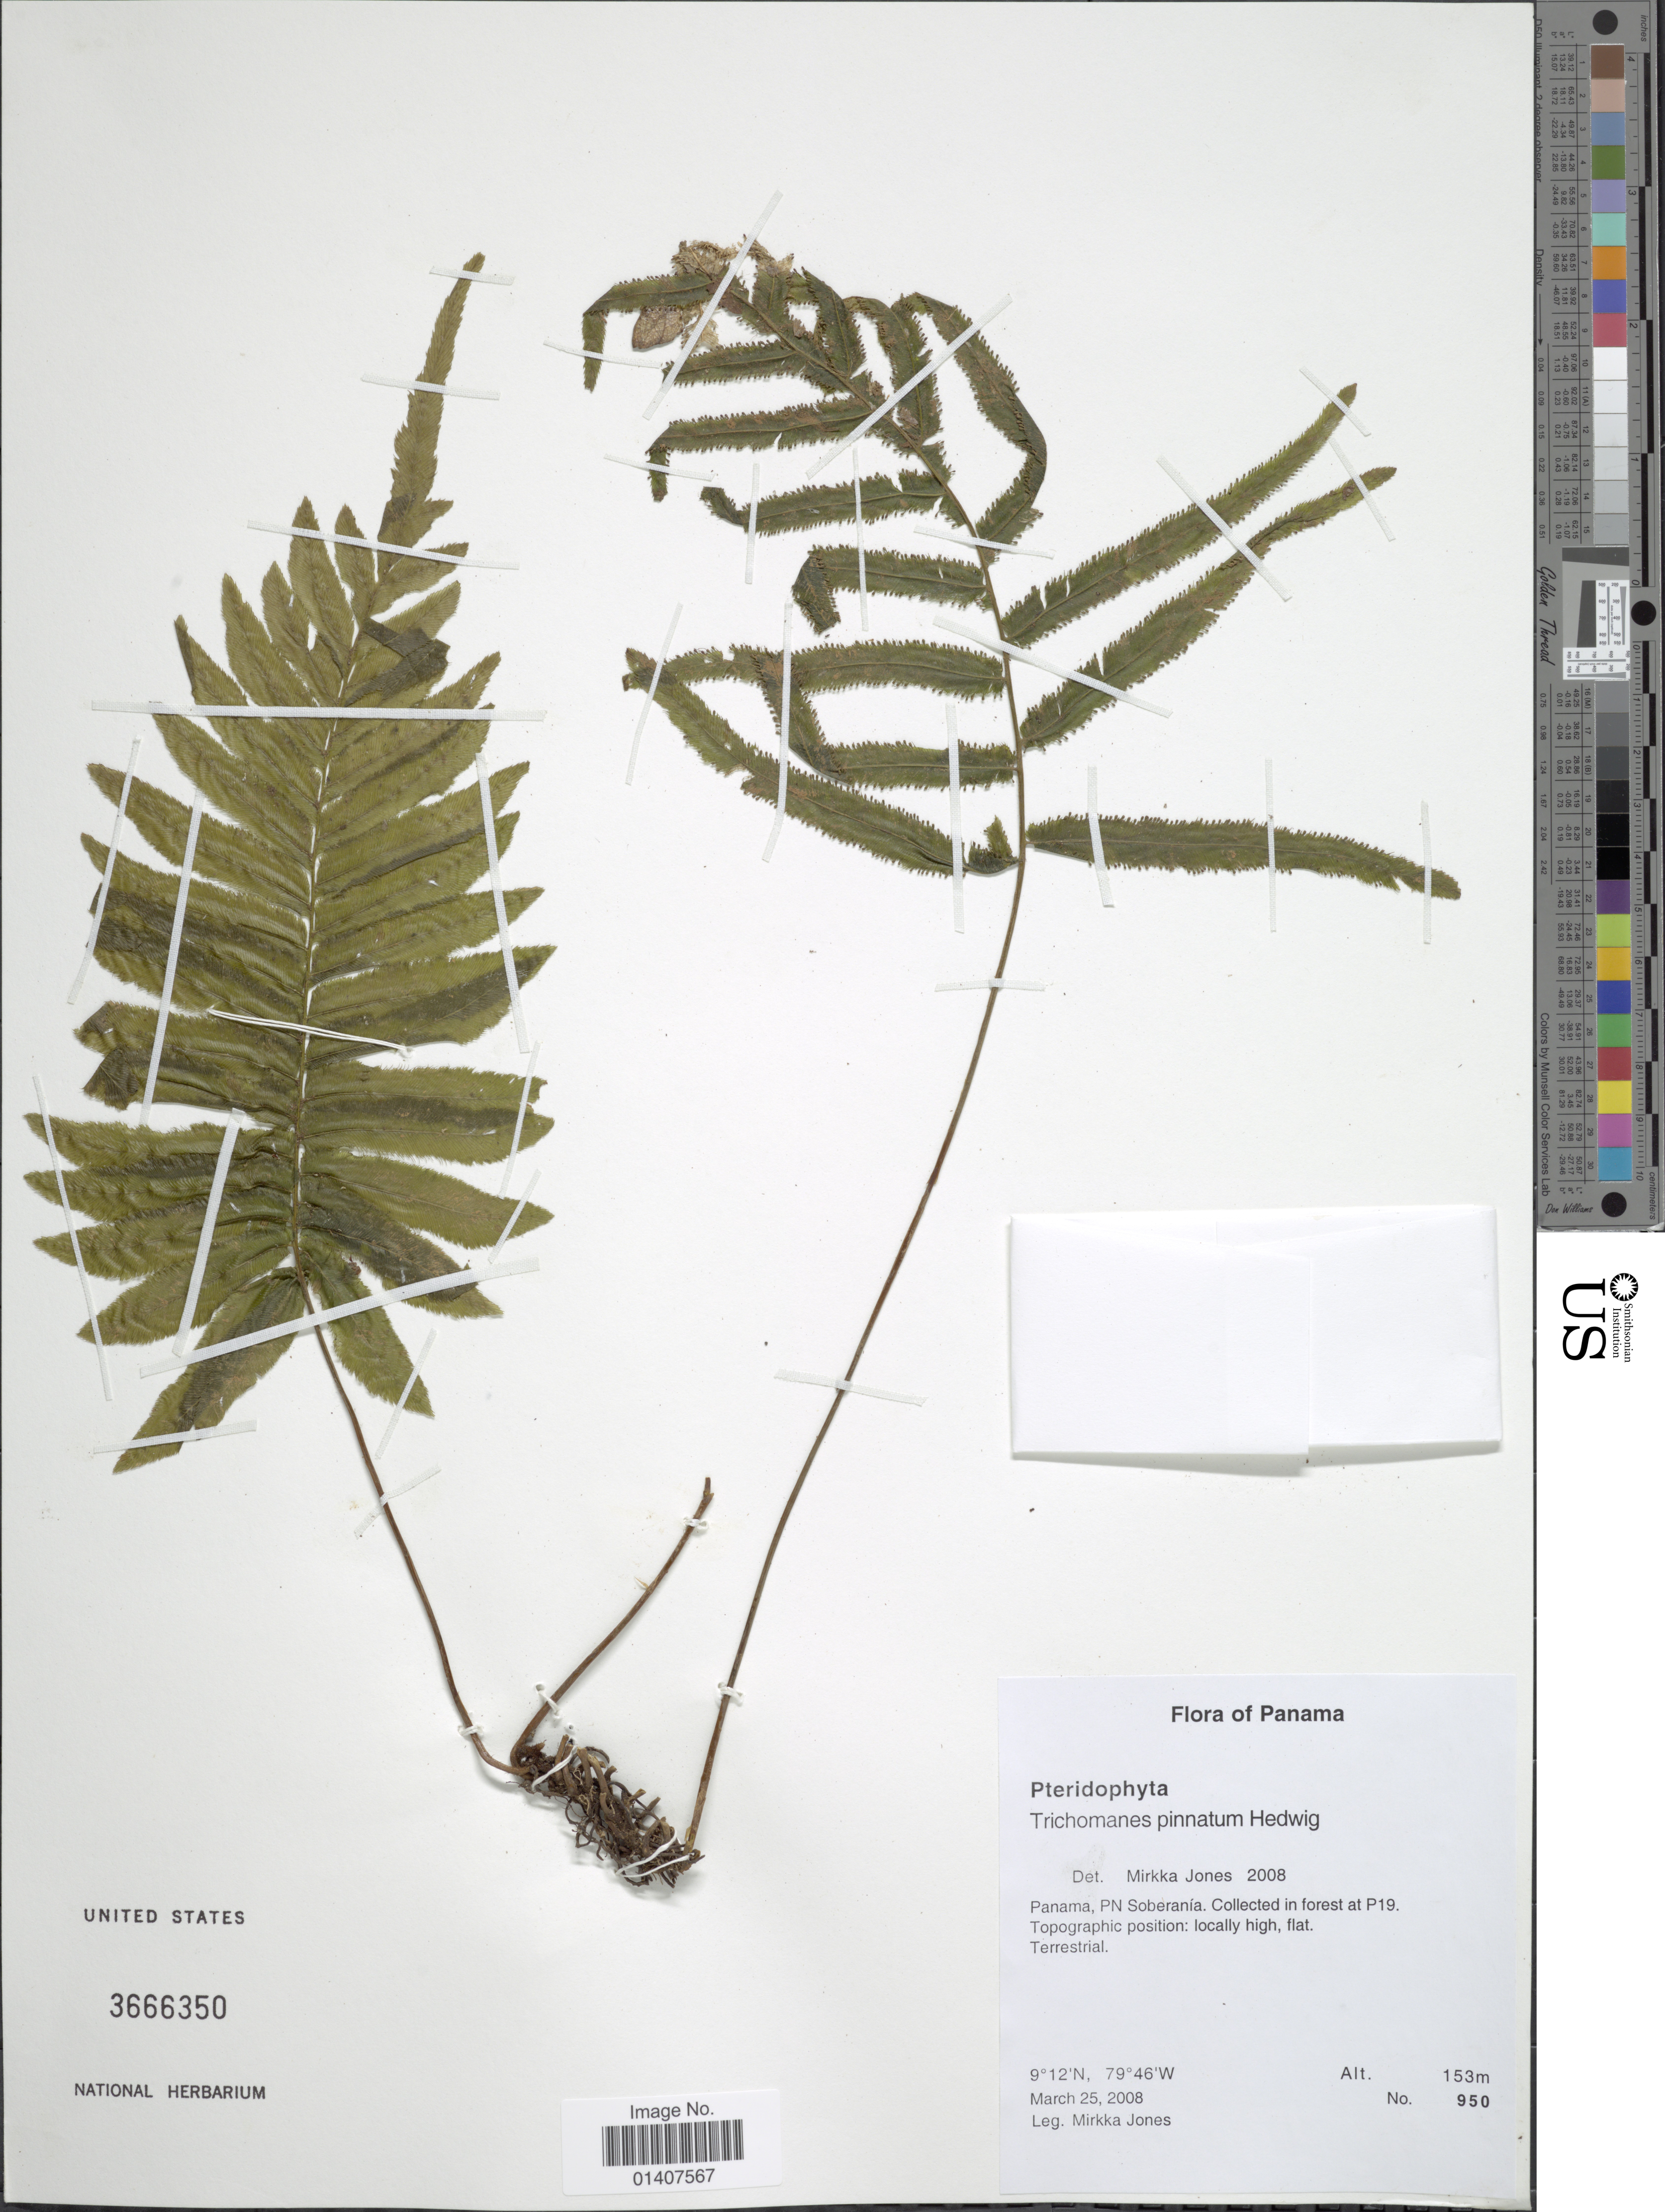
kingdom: Plantae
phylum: Tracheophyta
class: Polypodiopsida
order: Hymenophyllales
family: Hymenophyllaceae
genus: Trichomanes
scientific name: Trichomanes pinnatum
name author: Hedw.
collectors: M. Jones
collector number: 950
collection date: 2008-03-25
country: Panama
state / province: Panamá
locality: Panama, PN Soberania, collected in forest at P19, Topographic position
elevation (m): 153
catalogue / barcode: US 3666350